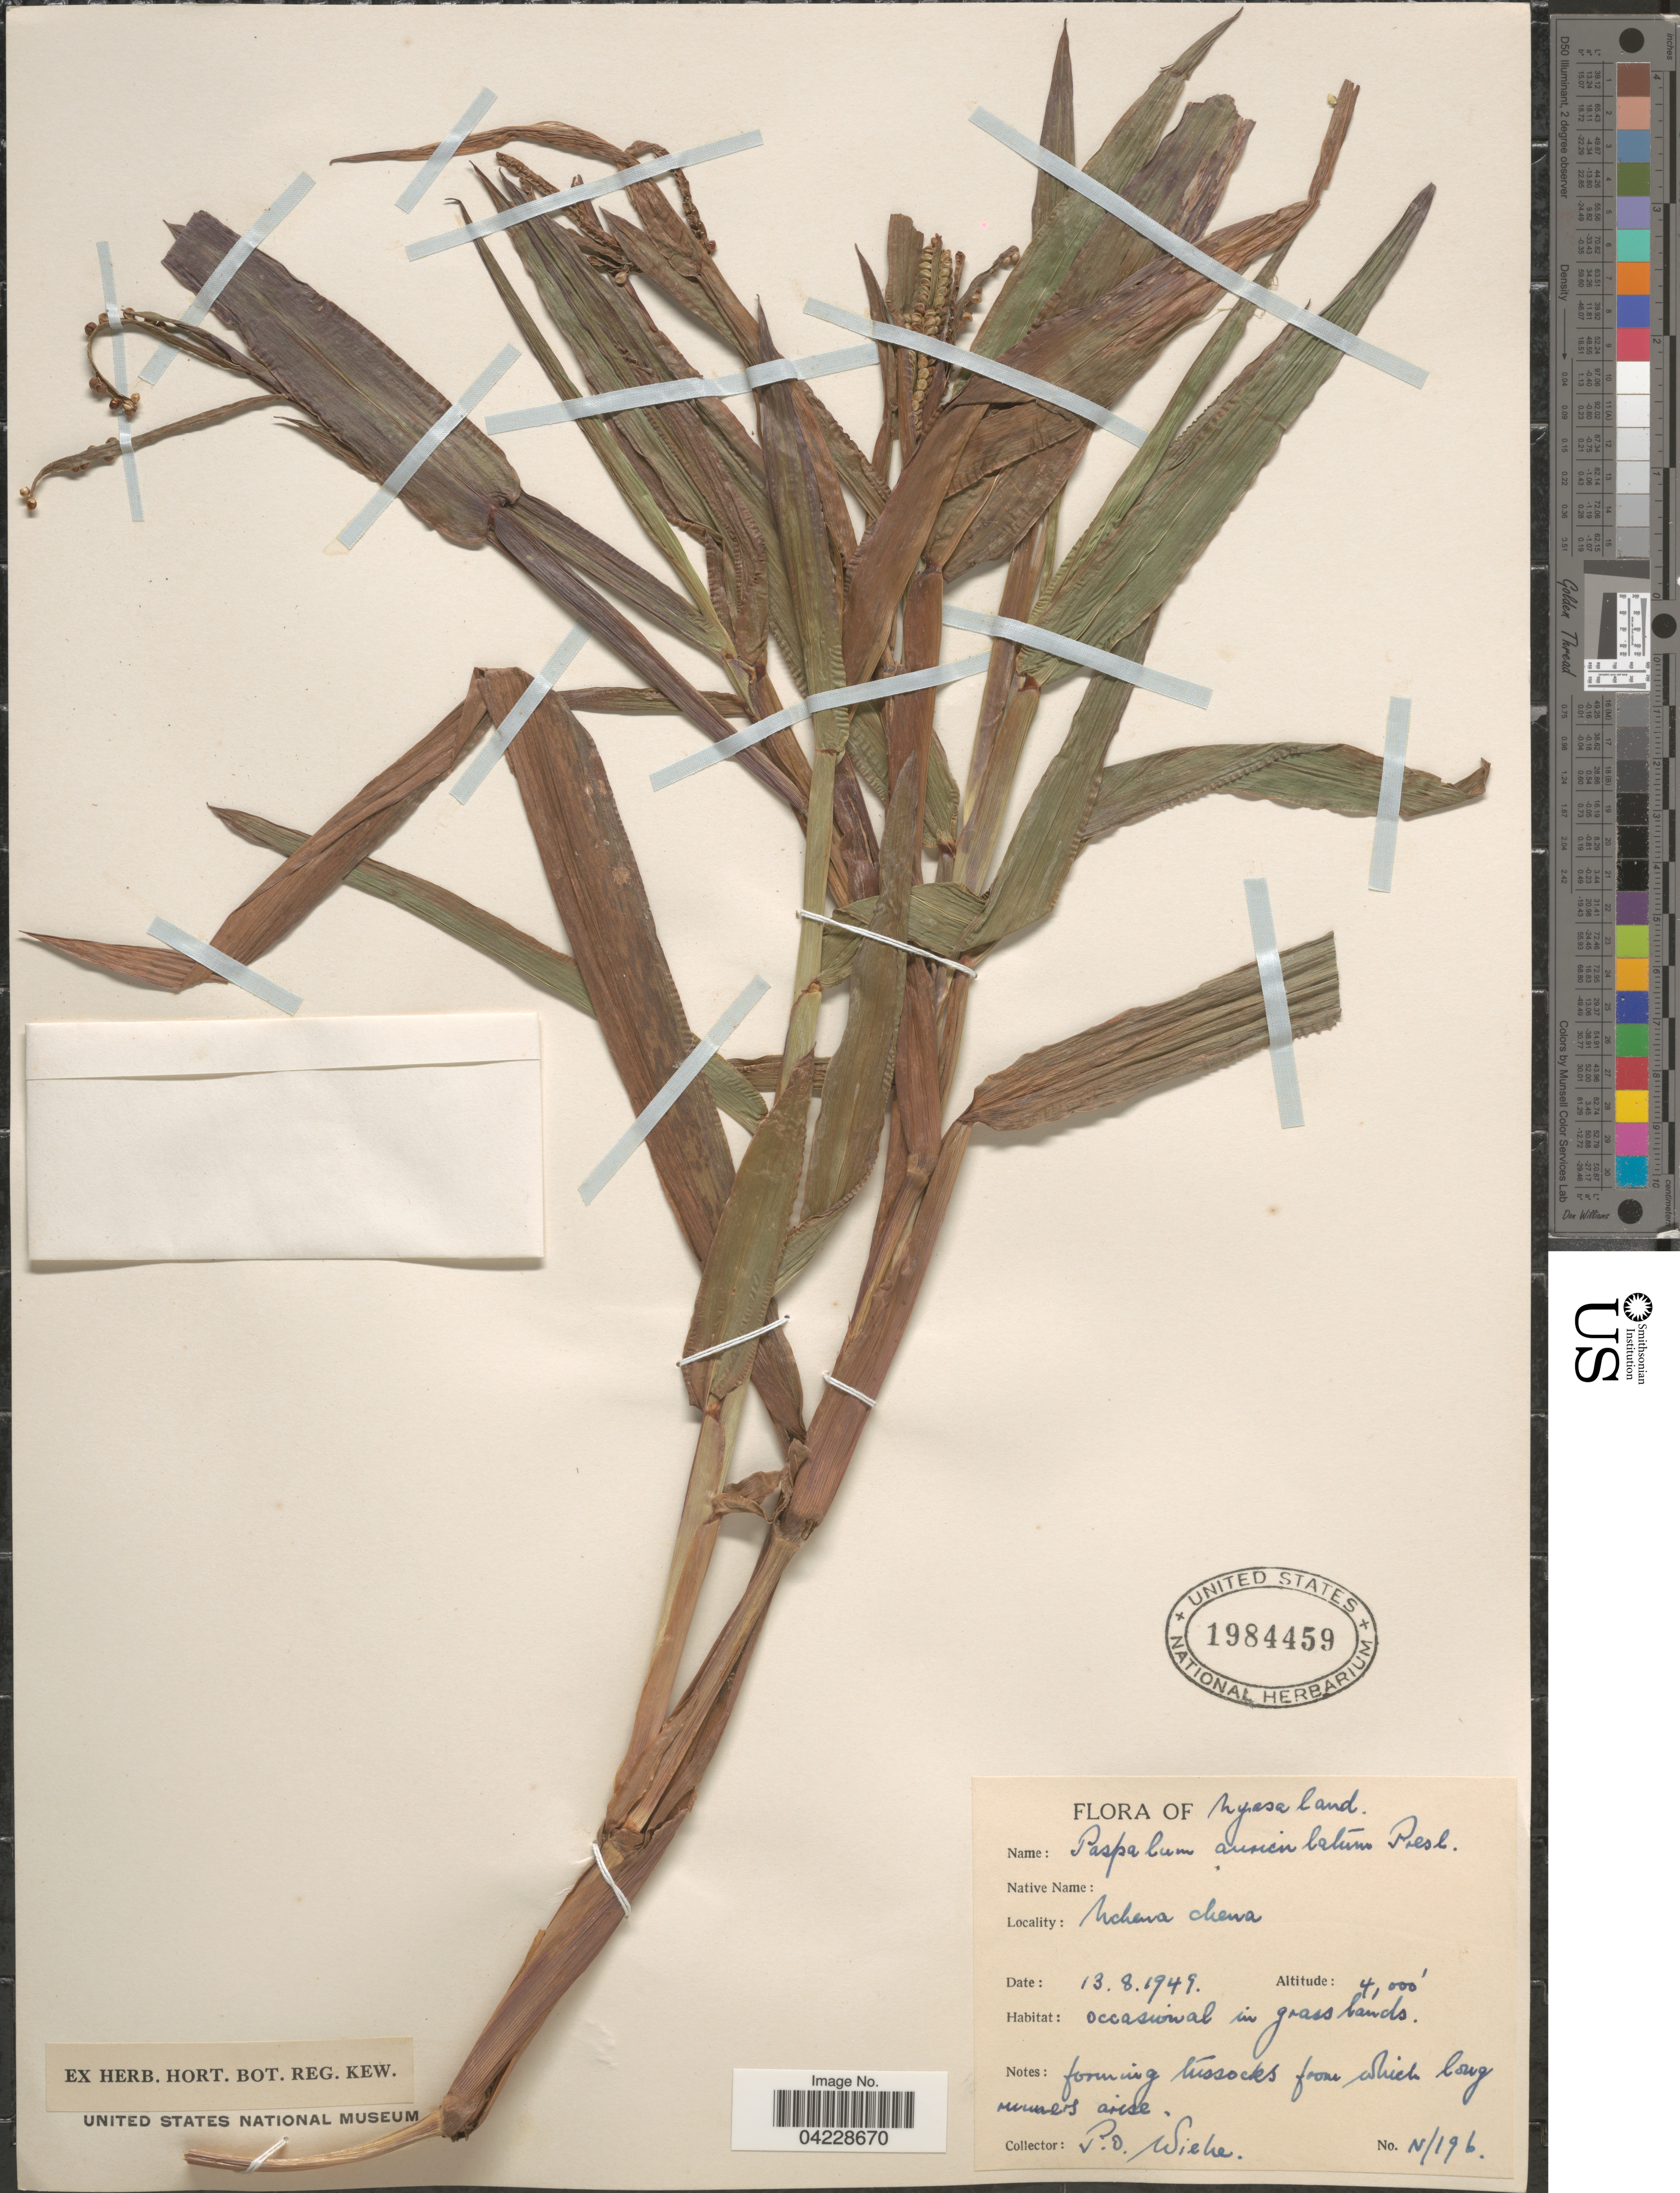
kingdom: Plantae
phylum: Tracheophyta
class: Liliopsida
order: Poales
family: Poaceae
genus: Paspalum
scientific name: Paspalum scrobiculatum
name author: L.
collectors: P. Wiehe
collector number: N/196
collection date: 1949-08-13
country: Malawi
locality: Nyasaland. Nchena chena.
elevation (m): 1219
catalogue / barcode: US 1984459